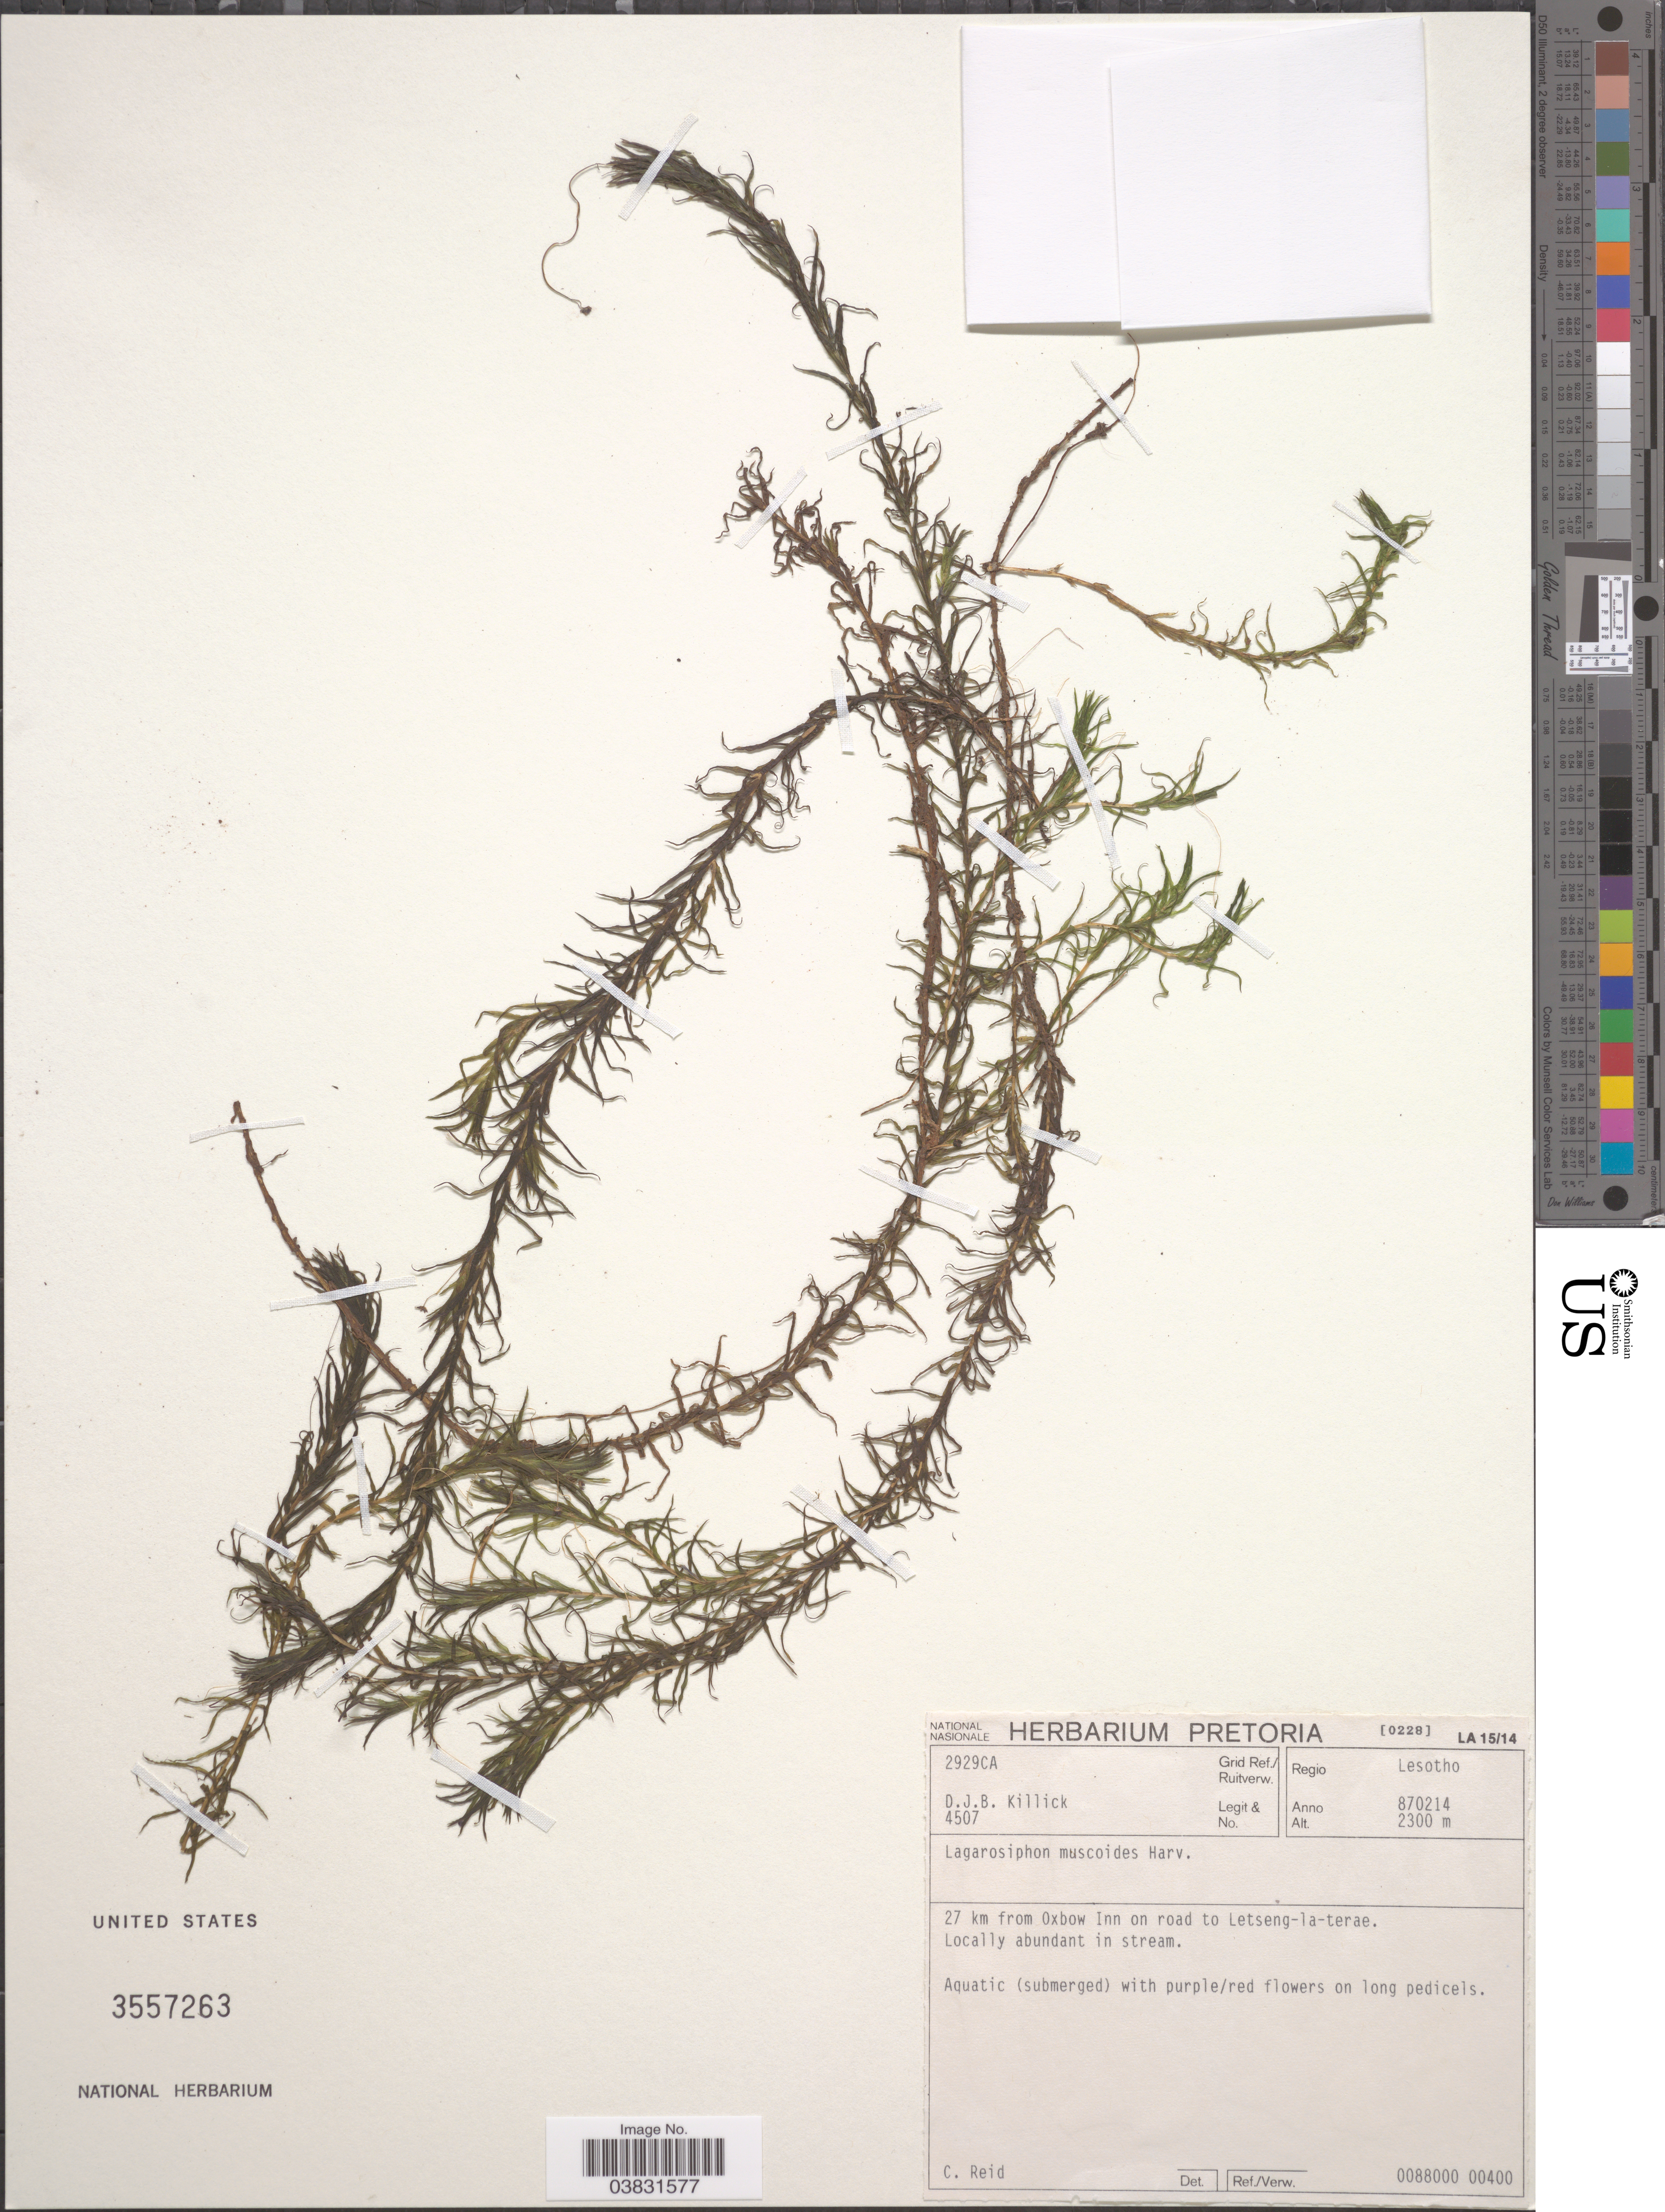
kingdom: Plantae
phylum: Tracheophyta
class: Liliopsida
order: Alismatales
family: Hydrocharitaceae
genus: Lagarosiphon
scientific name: Lagarosiphon muscoides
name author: Harv.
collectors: D. Killick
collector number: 4507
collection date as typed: Transcribed d/m/y: 14/2/87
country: Lesotho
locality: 2929CA Grid Ref./Ruitverw. Regio Lesotho. 28 km from Oxbow Inn on road to Letseng-la-terae.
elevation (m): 2300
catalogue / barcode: US 3557263